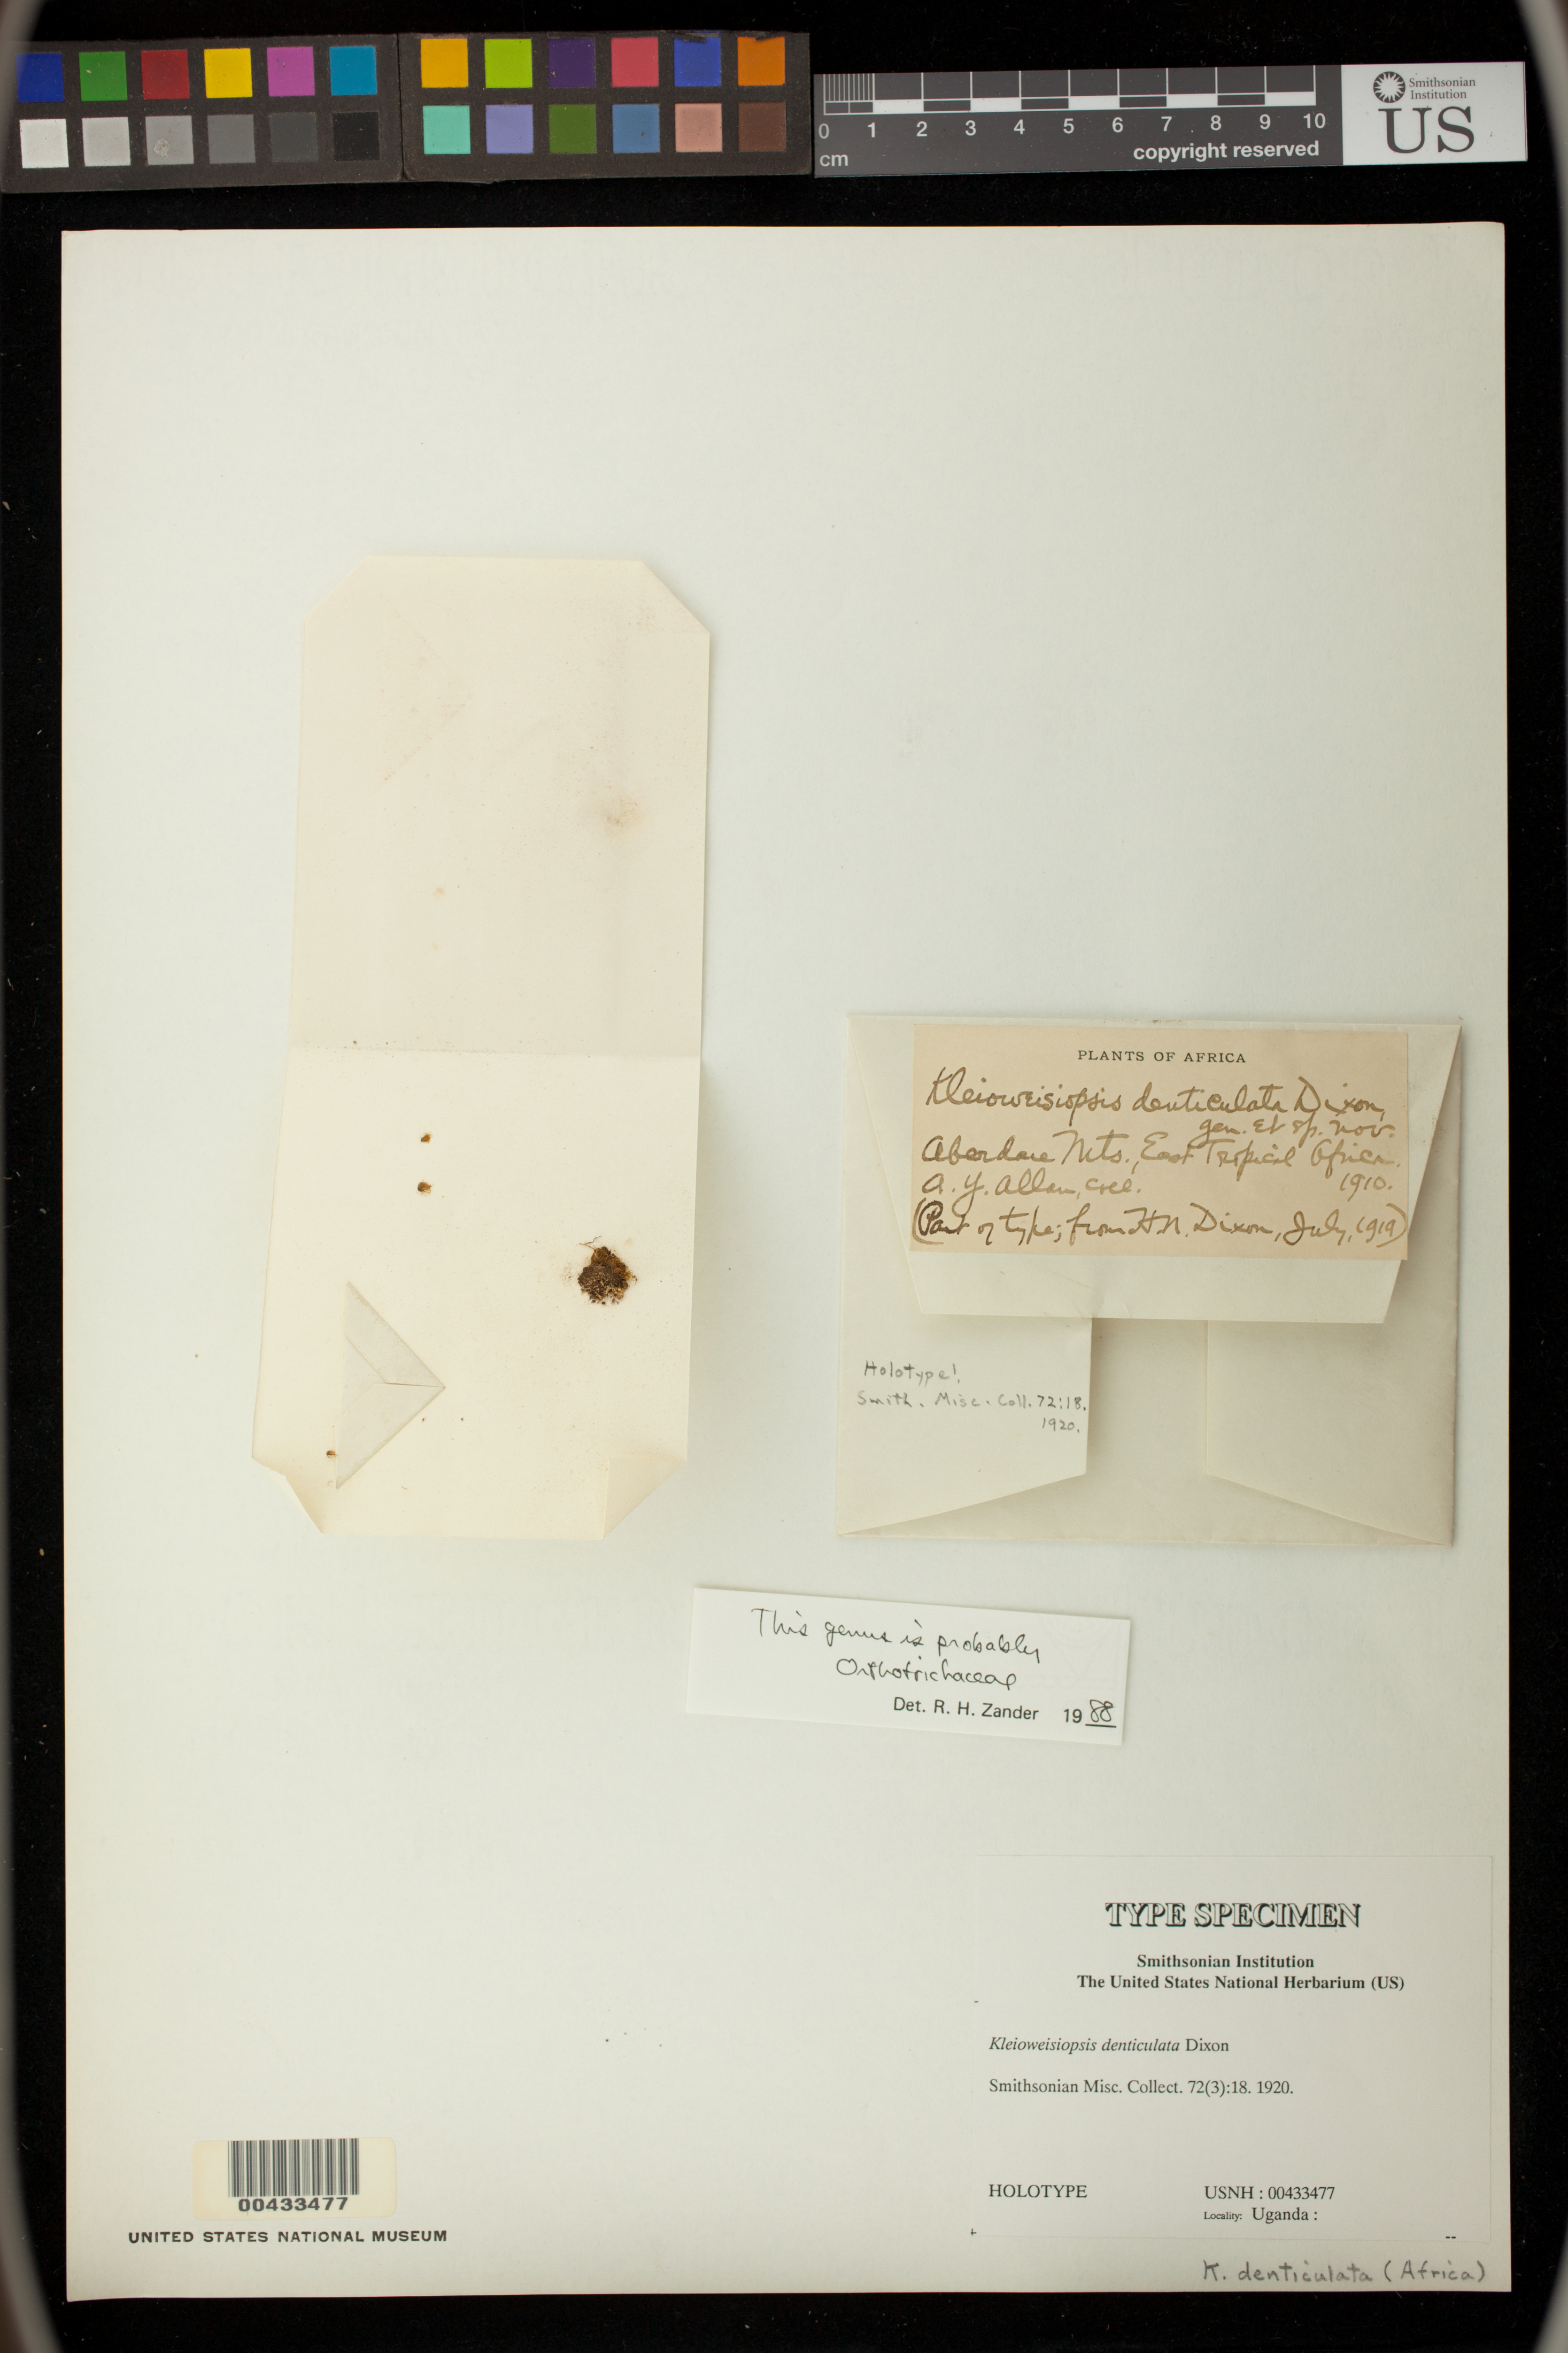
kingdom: Plantae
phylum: Bryophyta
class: Bryopsida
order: Orthotrichales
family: Orthotrichaceae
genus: Kleioweisiopsis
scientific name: Kleioweisiopsis denticulata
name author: Dixon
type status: Holotype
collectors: A. Y. Allan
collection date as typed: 1910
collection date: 1910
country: Uganda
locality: Mt. Elgon.